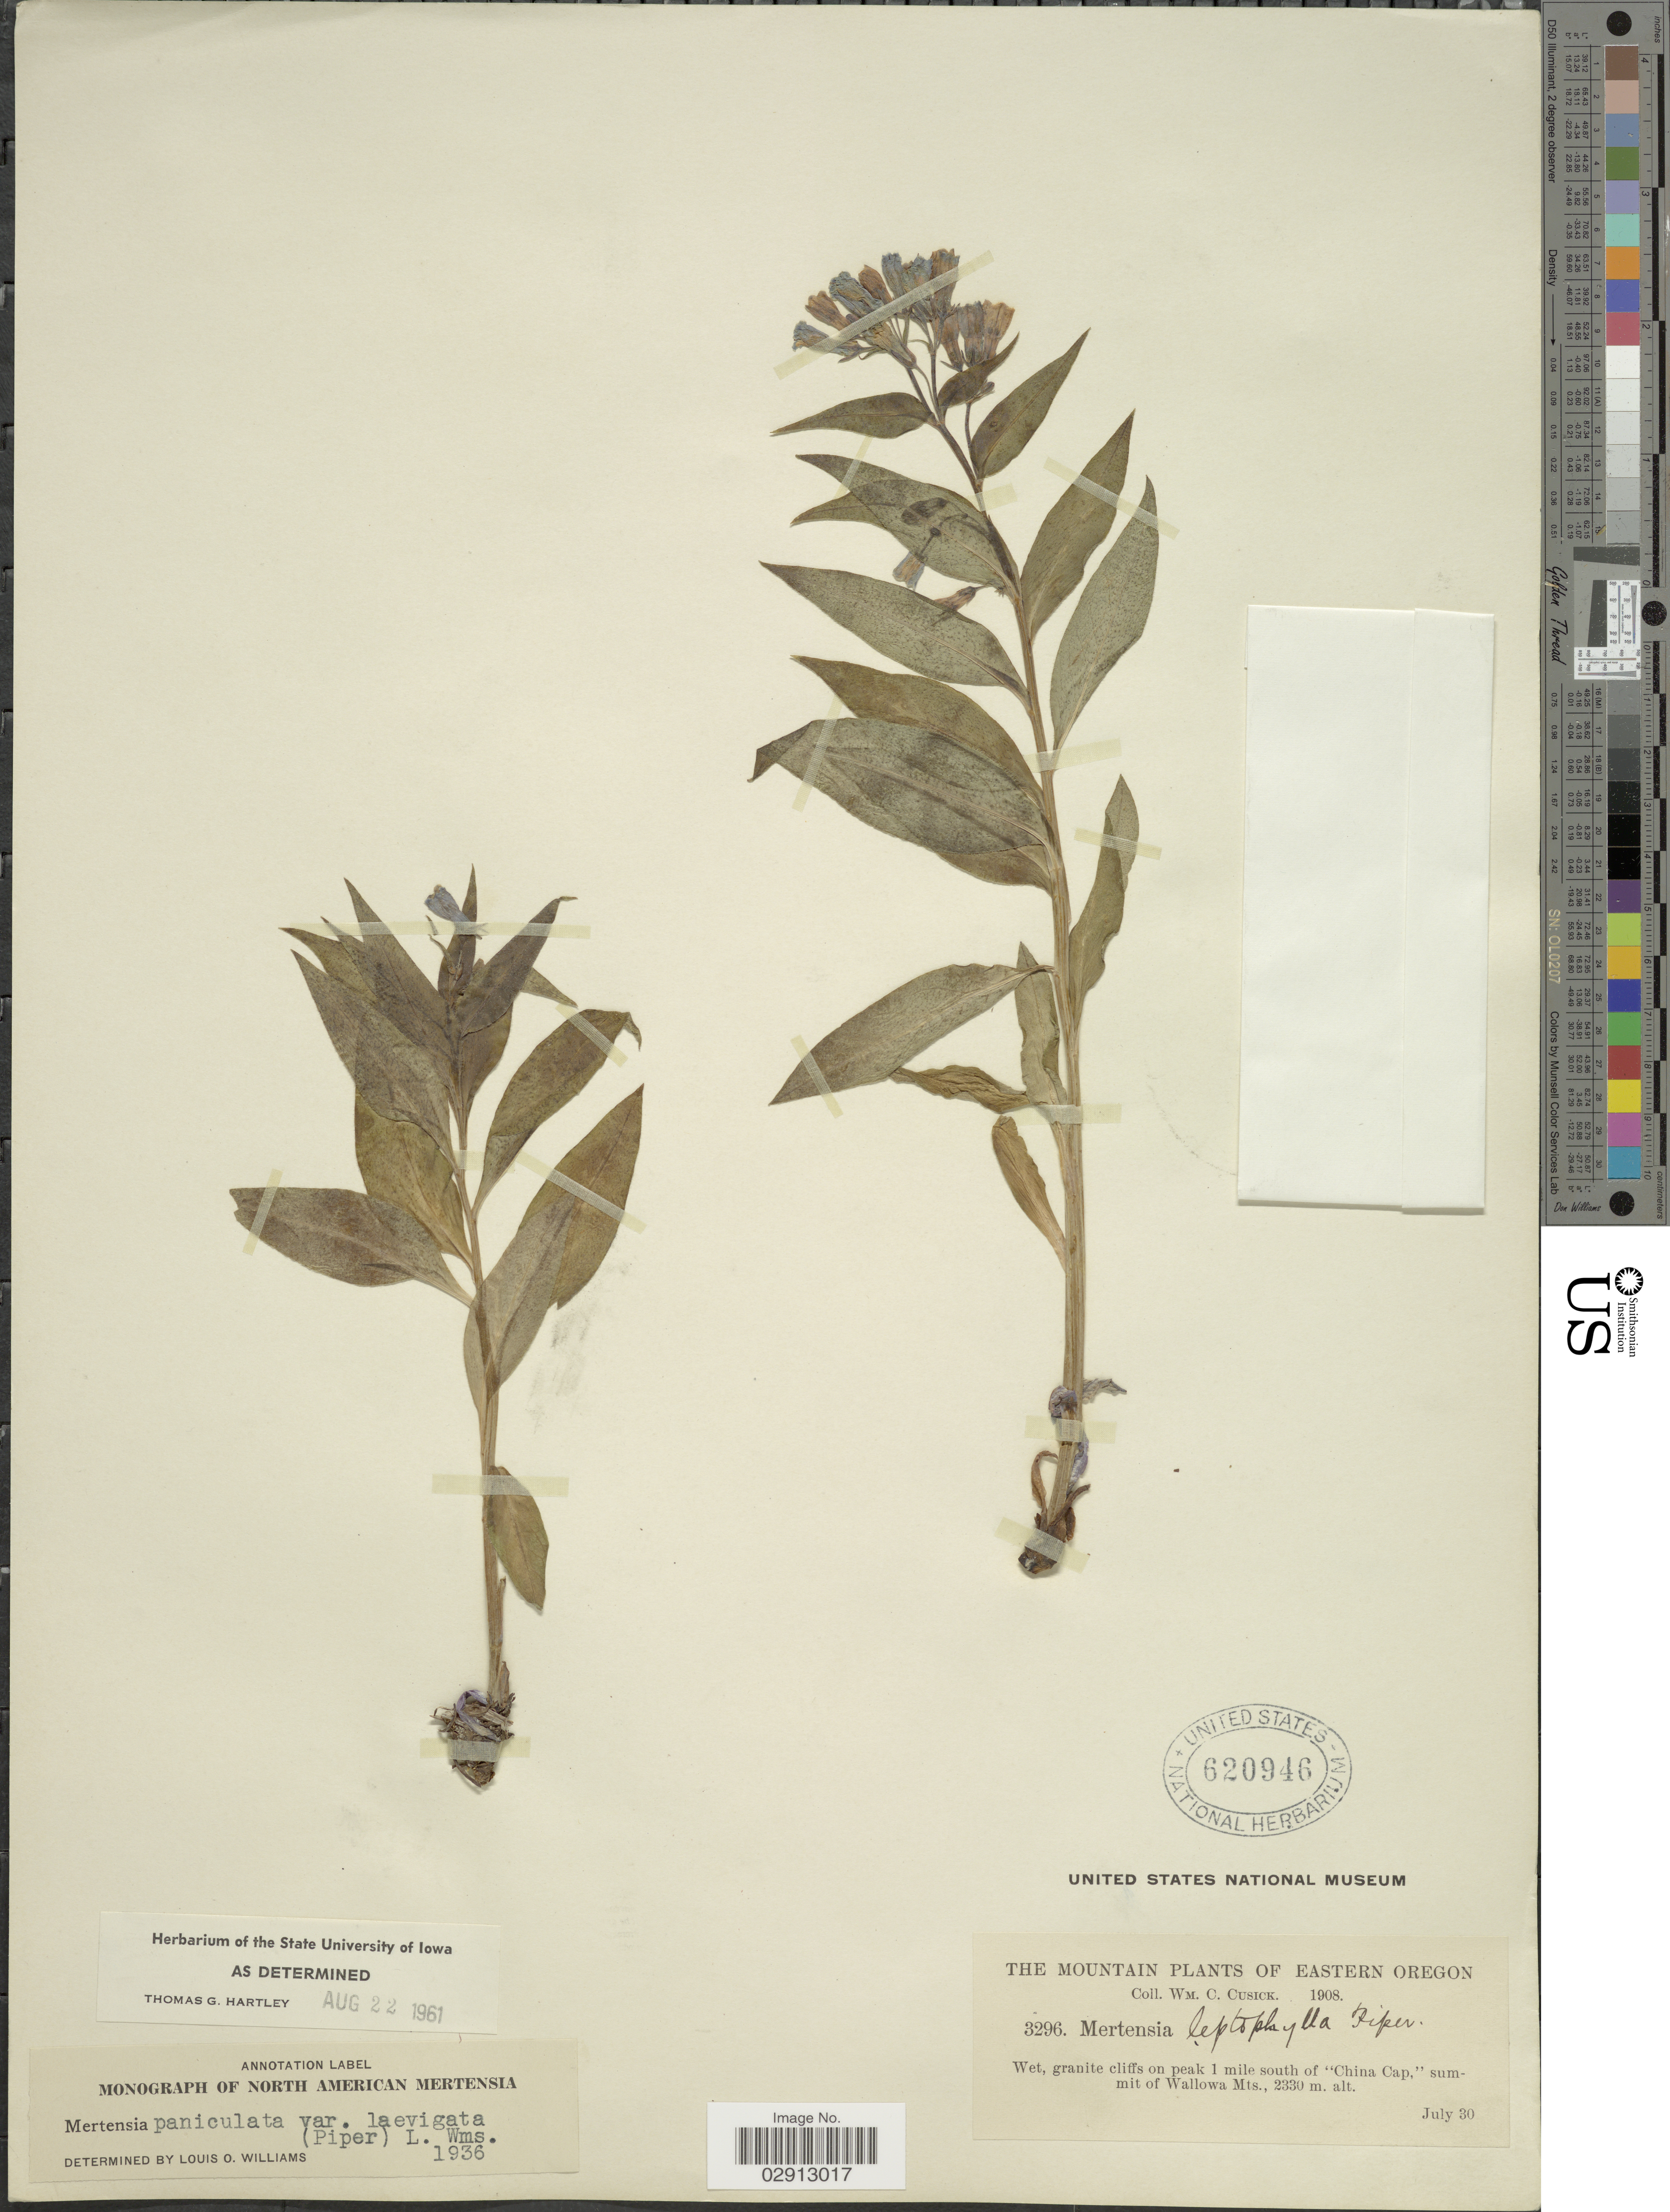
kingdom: Plantae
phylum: Tracheophyta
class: Magnoliopsida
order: Boraginales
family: Boraginaceae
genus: Mertensia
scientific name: Mertensia paniculata var. laevigata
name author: (Piper) L.O. Williams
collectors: W. C. Cusick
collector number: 3296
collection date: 1908-07-30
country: United States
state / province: Oregon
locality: Eastern Oregon. On peak 1 mile south of "China Cap," summit of Wallowa Mts.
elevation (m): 2330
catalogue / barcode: US 620946